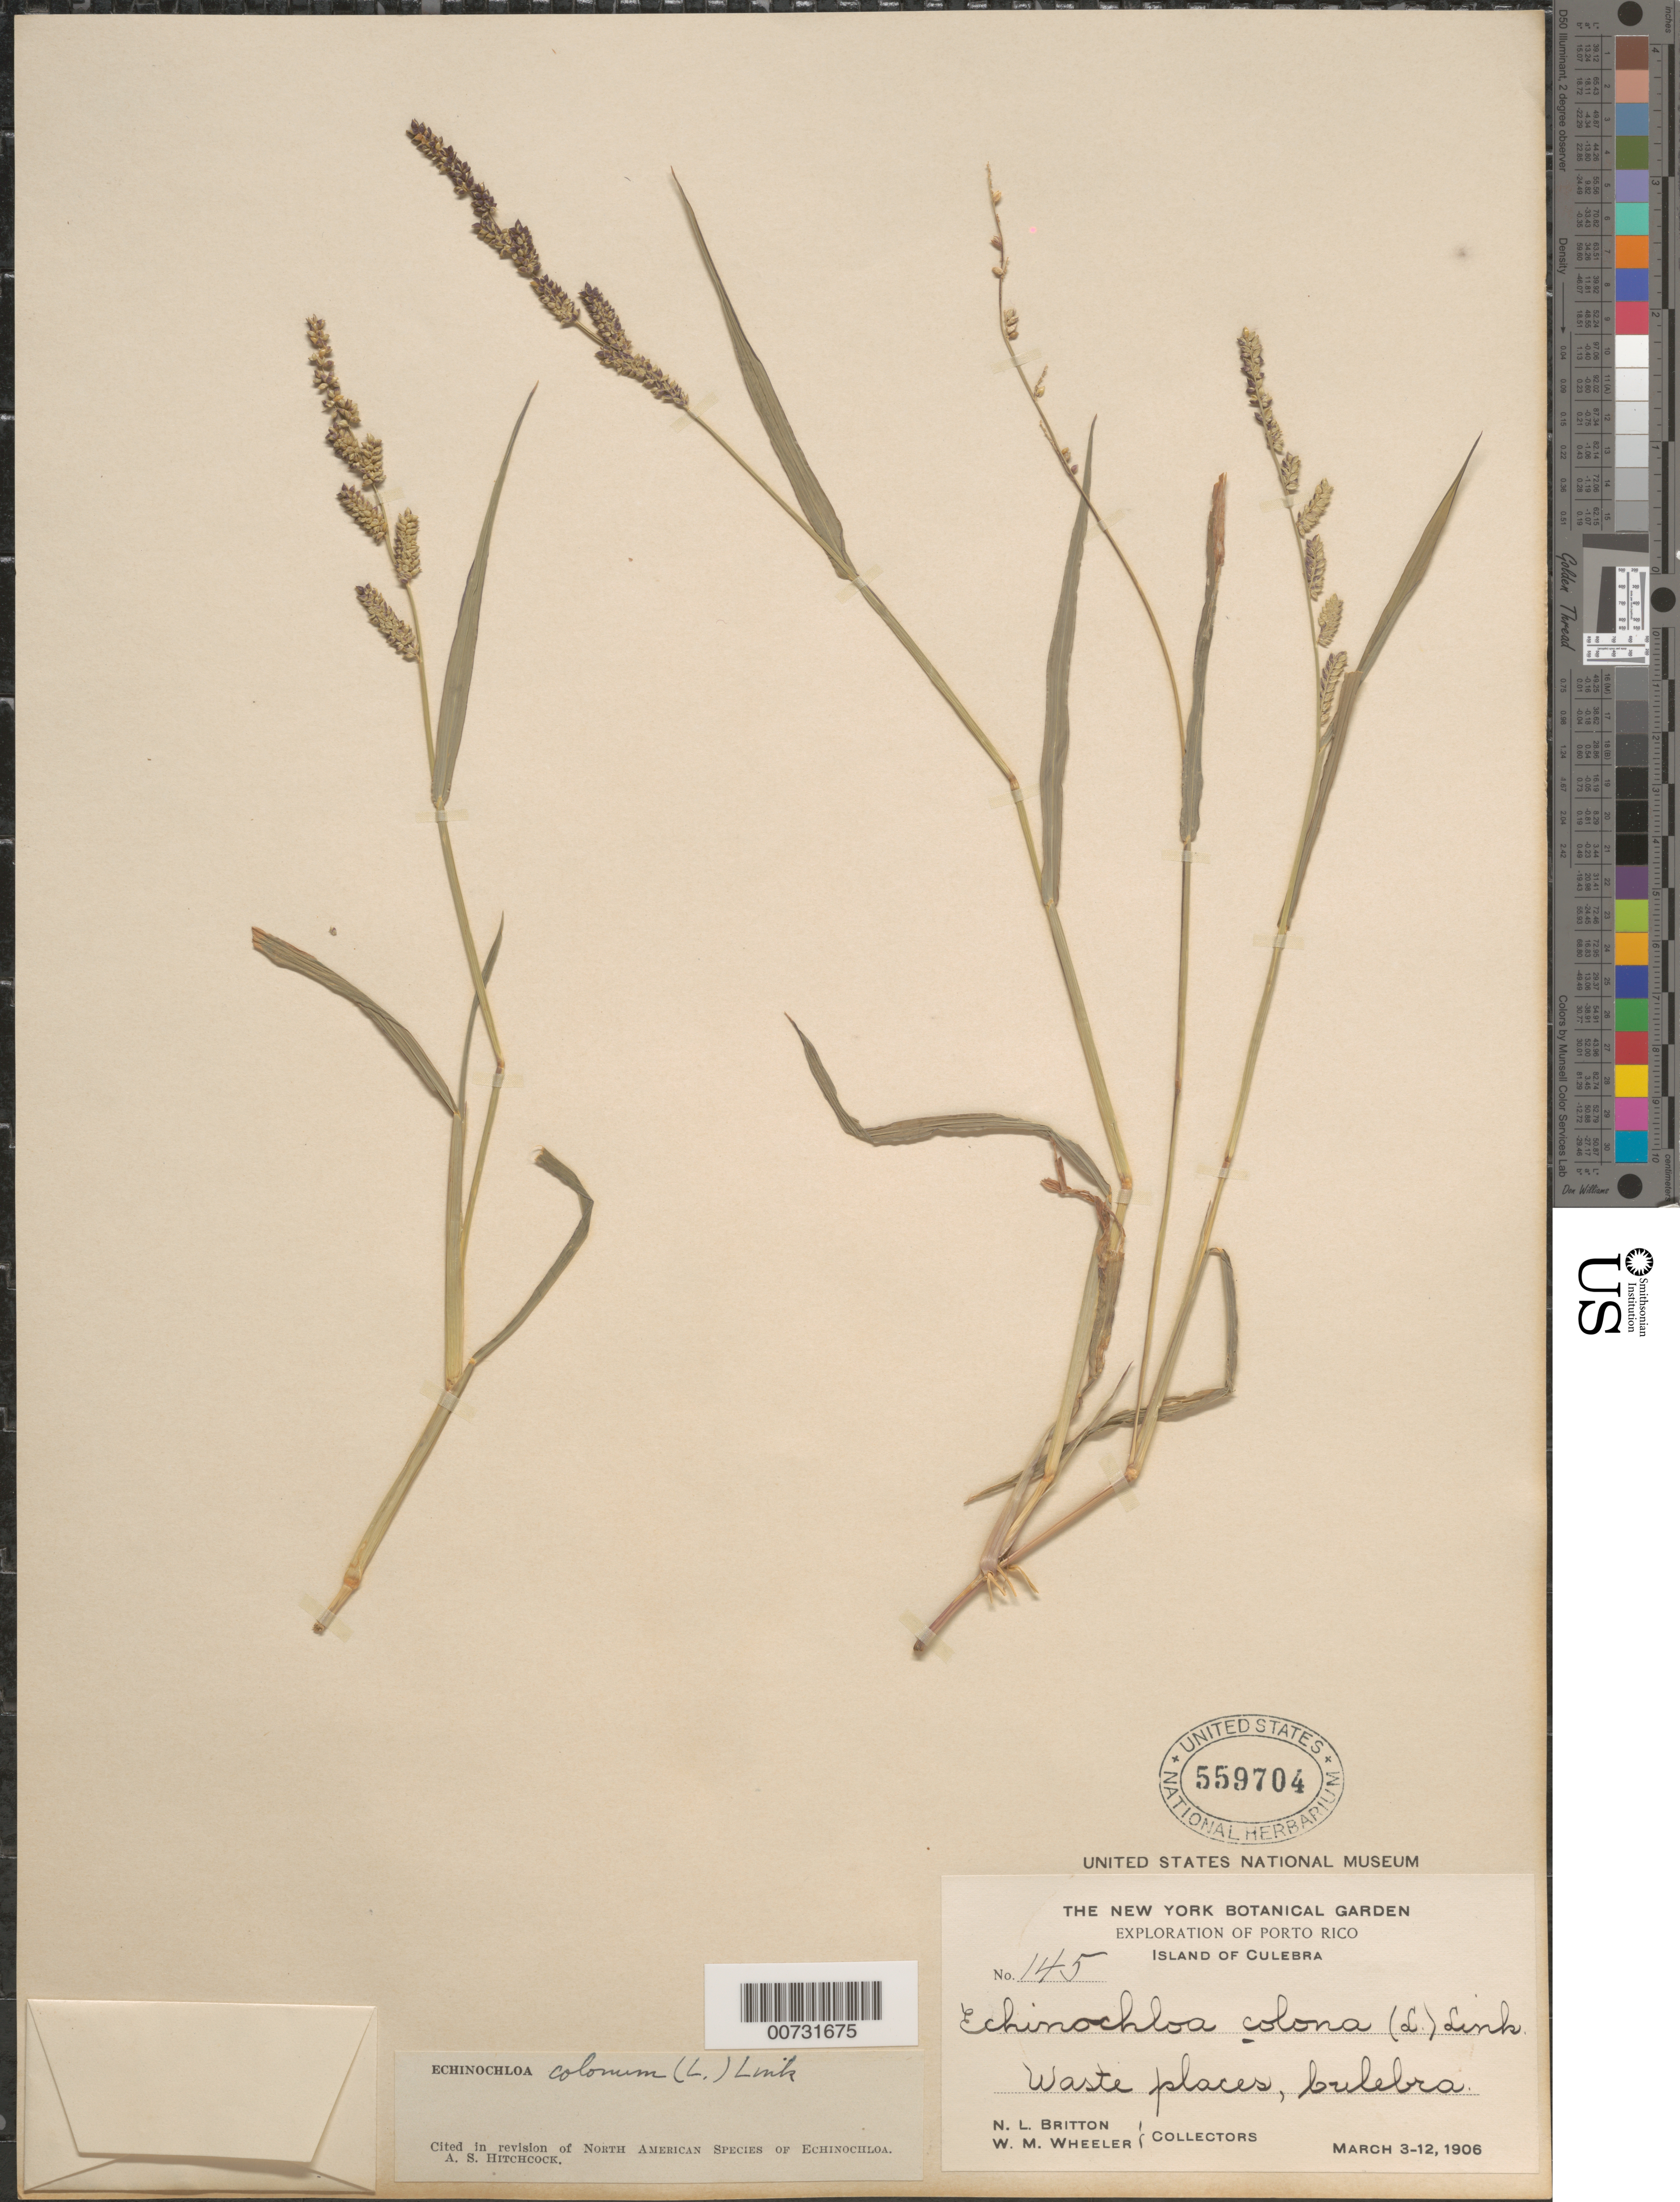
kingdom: Plantae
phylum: Tracheophyta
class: Liliopsida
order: Poales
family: Poaceae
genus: Echinochloa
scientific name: Echinochloa colona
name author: (L.) Link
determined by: Hitchcock, Albert S.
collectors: N. Britton & W. Wheeler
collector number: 145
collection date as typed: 03 Mar 1906 to 12 Mar 1906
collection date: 1906-03-03/1906-03-12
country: Puerto Rico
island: Culebra I.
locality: Culebra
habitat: Waste places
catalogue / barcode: US 559704